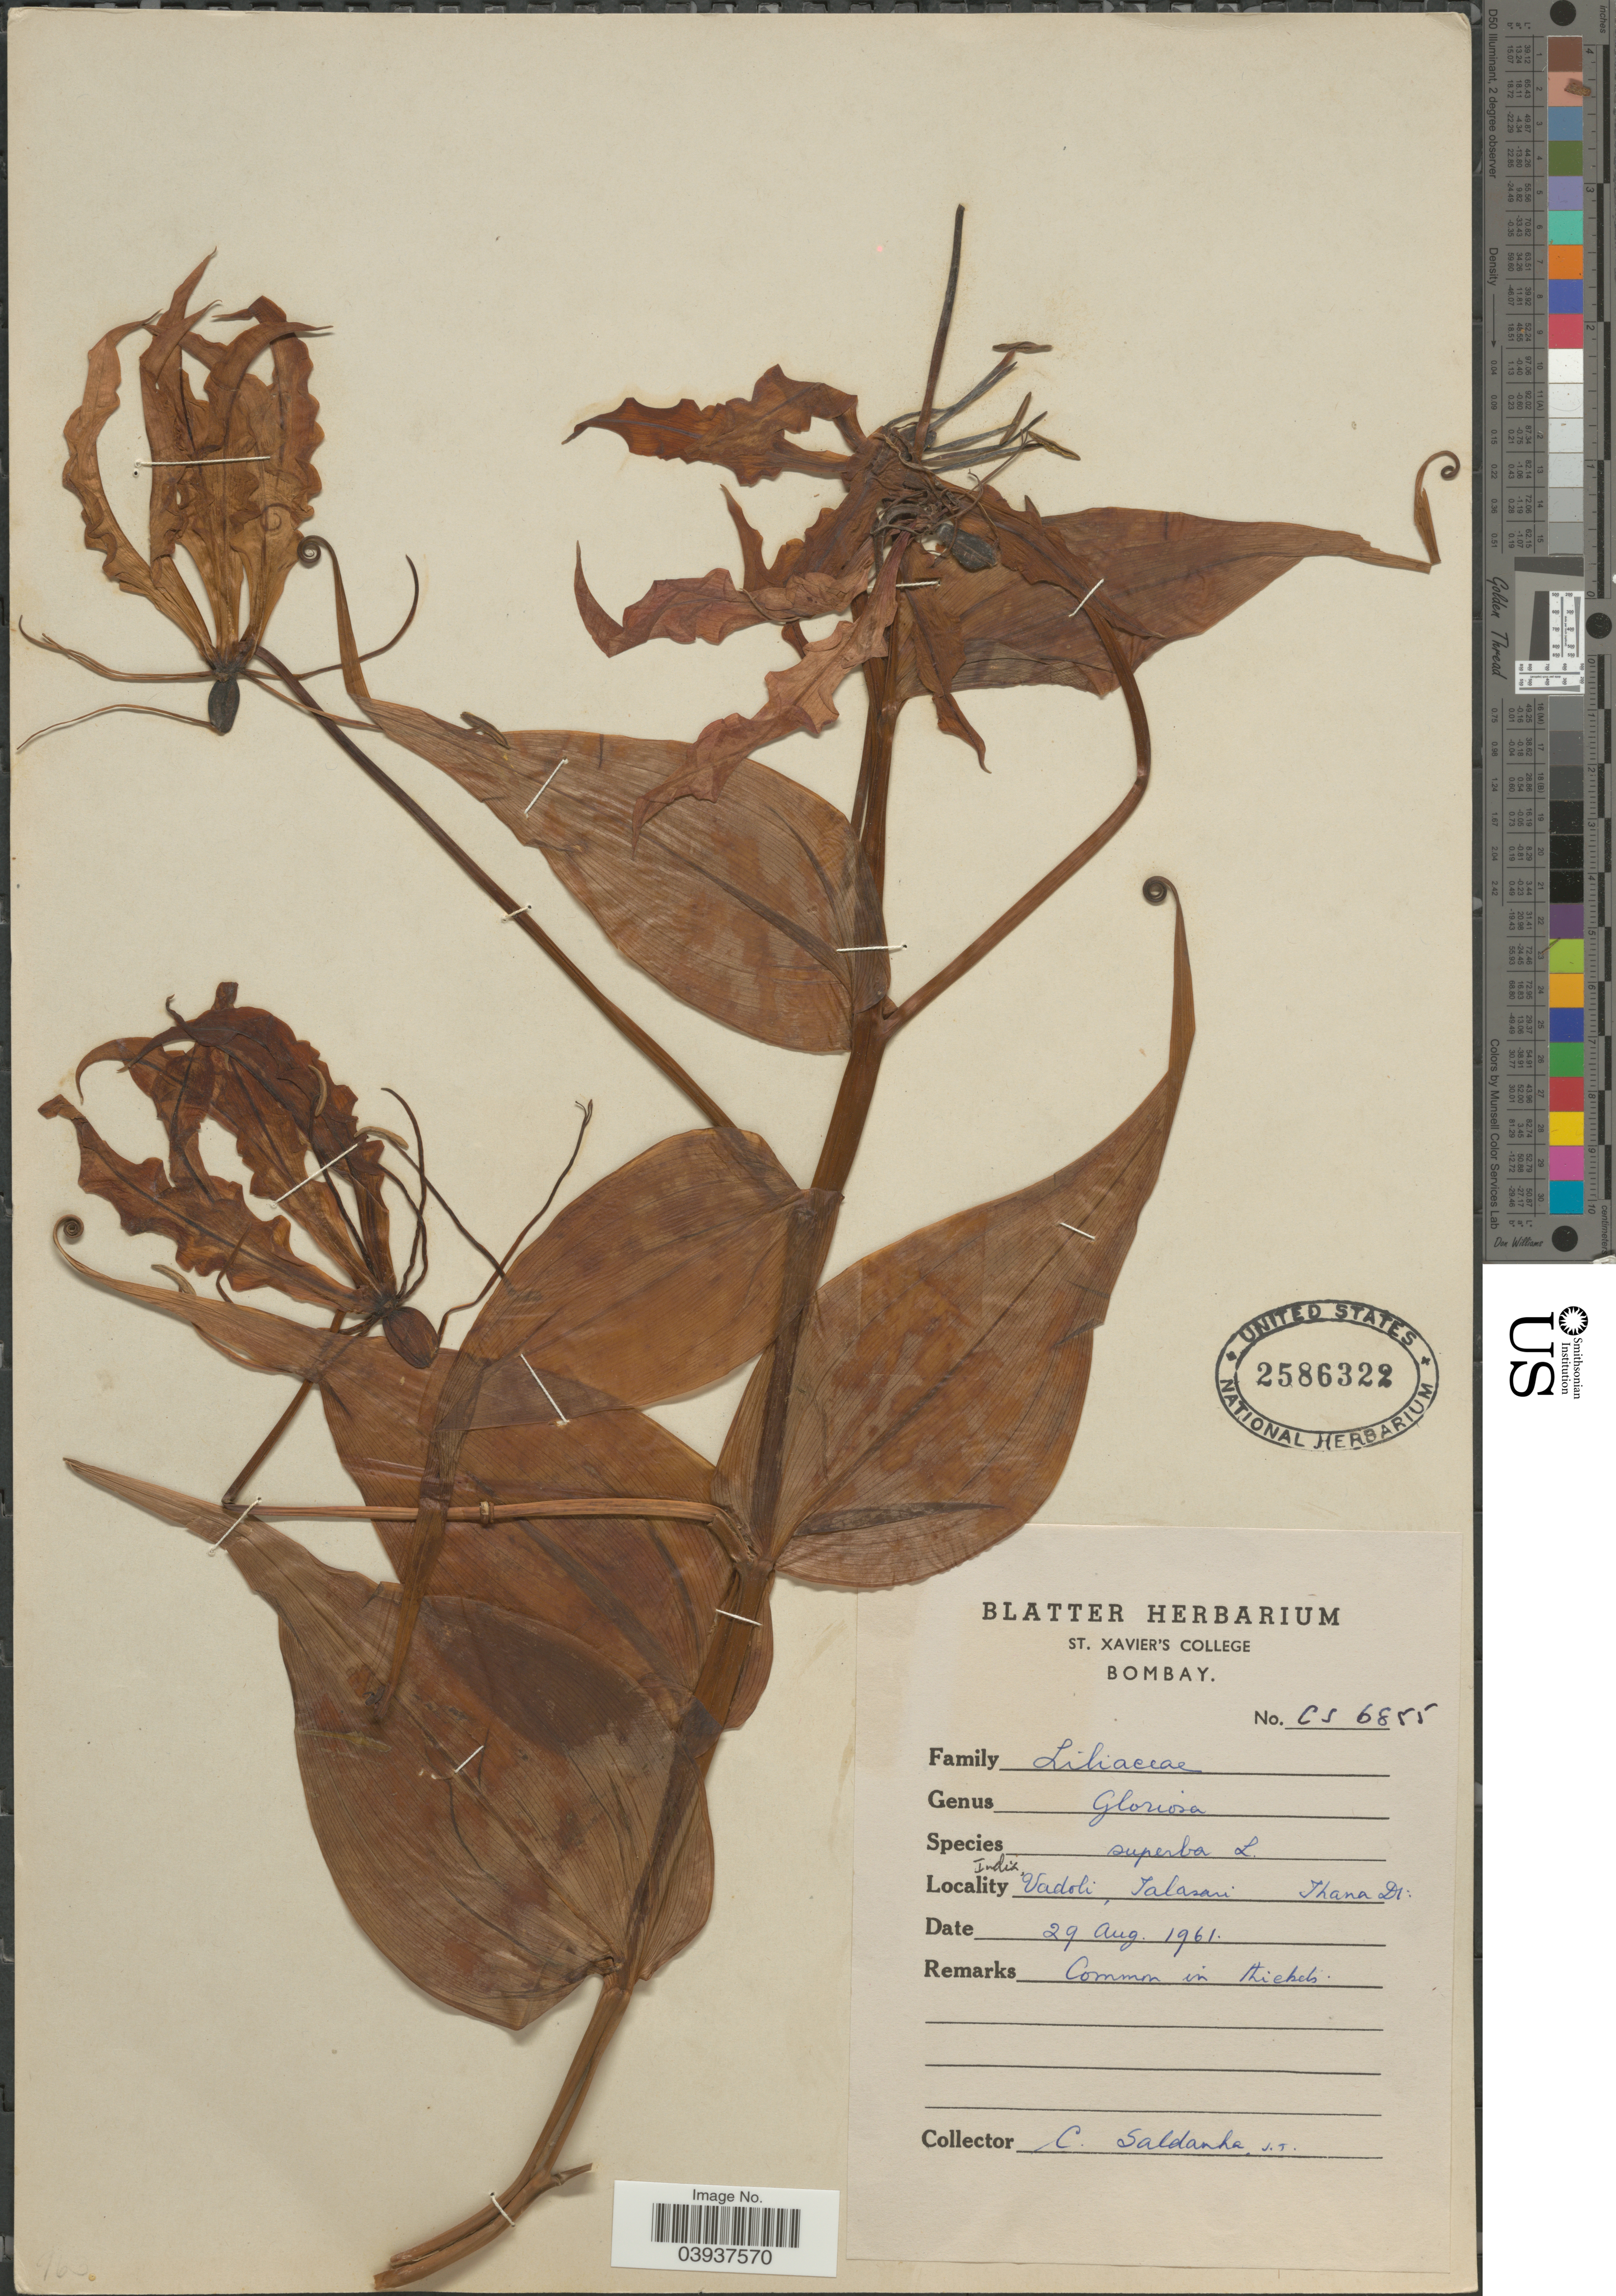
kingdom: Plantae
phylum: Tracheophyta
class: Liliopsida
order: Liliales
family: Colchicaceae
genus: Gloriosa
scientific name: Gloriosa superba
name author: L.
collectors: C. Saldanha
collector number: CS6855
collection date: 1961-08-29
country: India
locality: Vadoli, Talasari. Thana Di.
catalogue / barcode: US 2586322